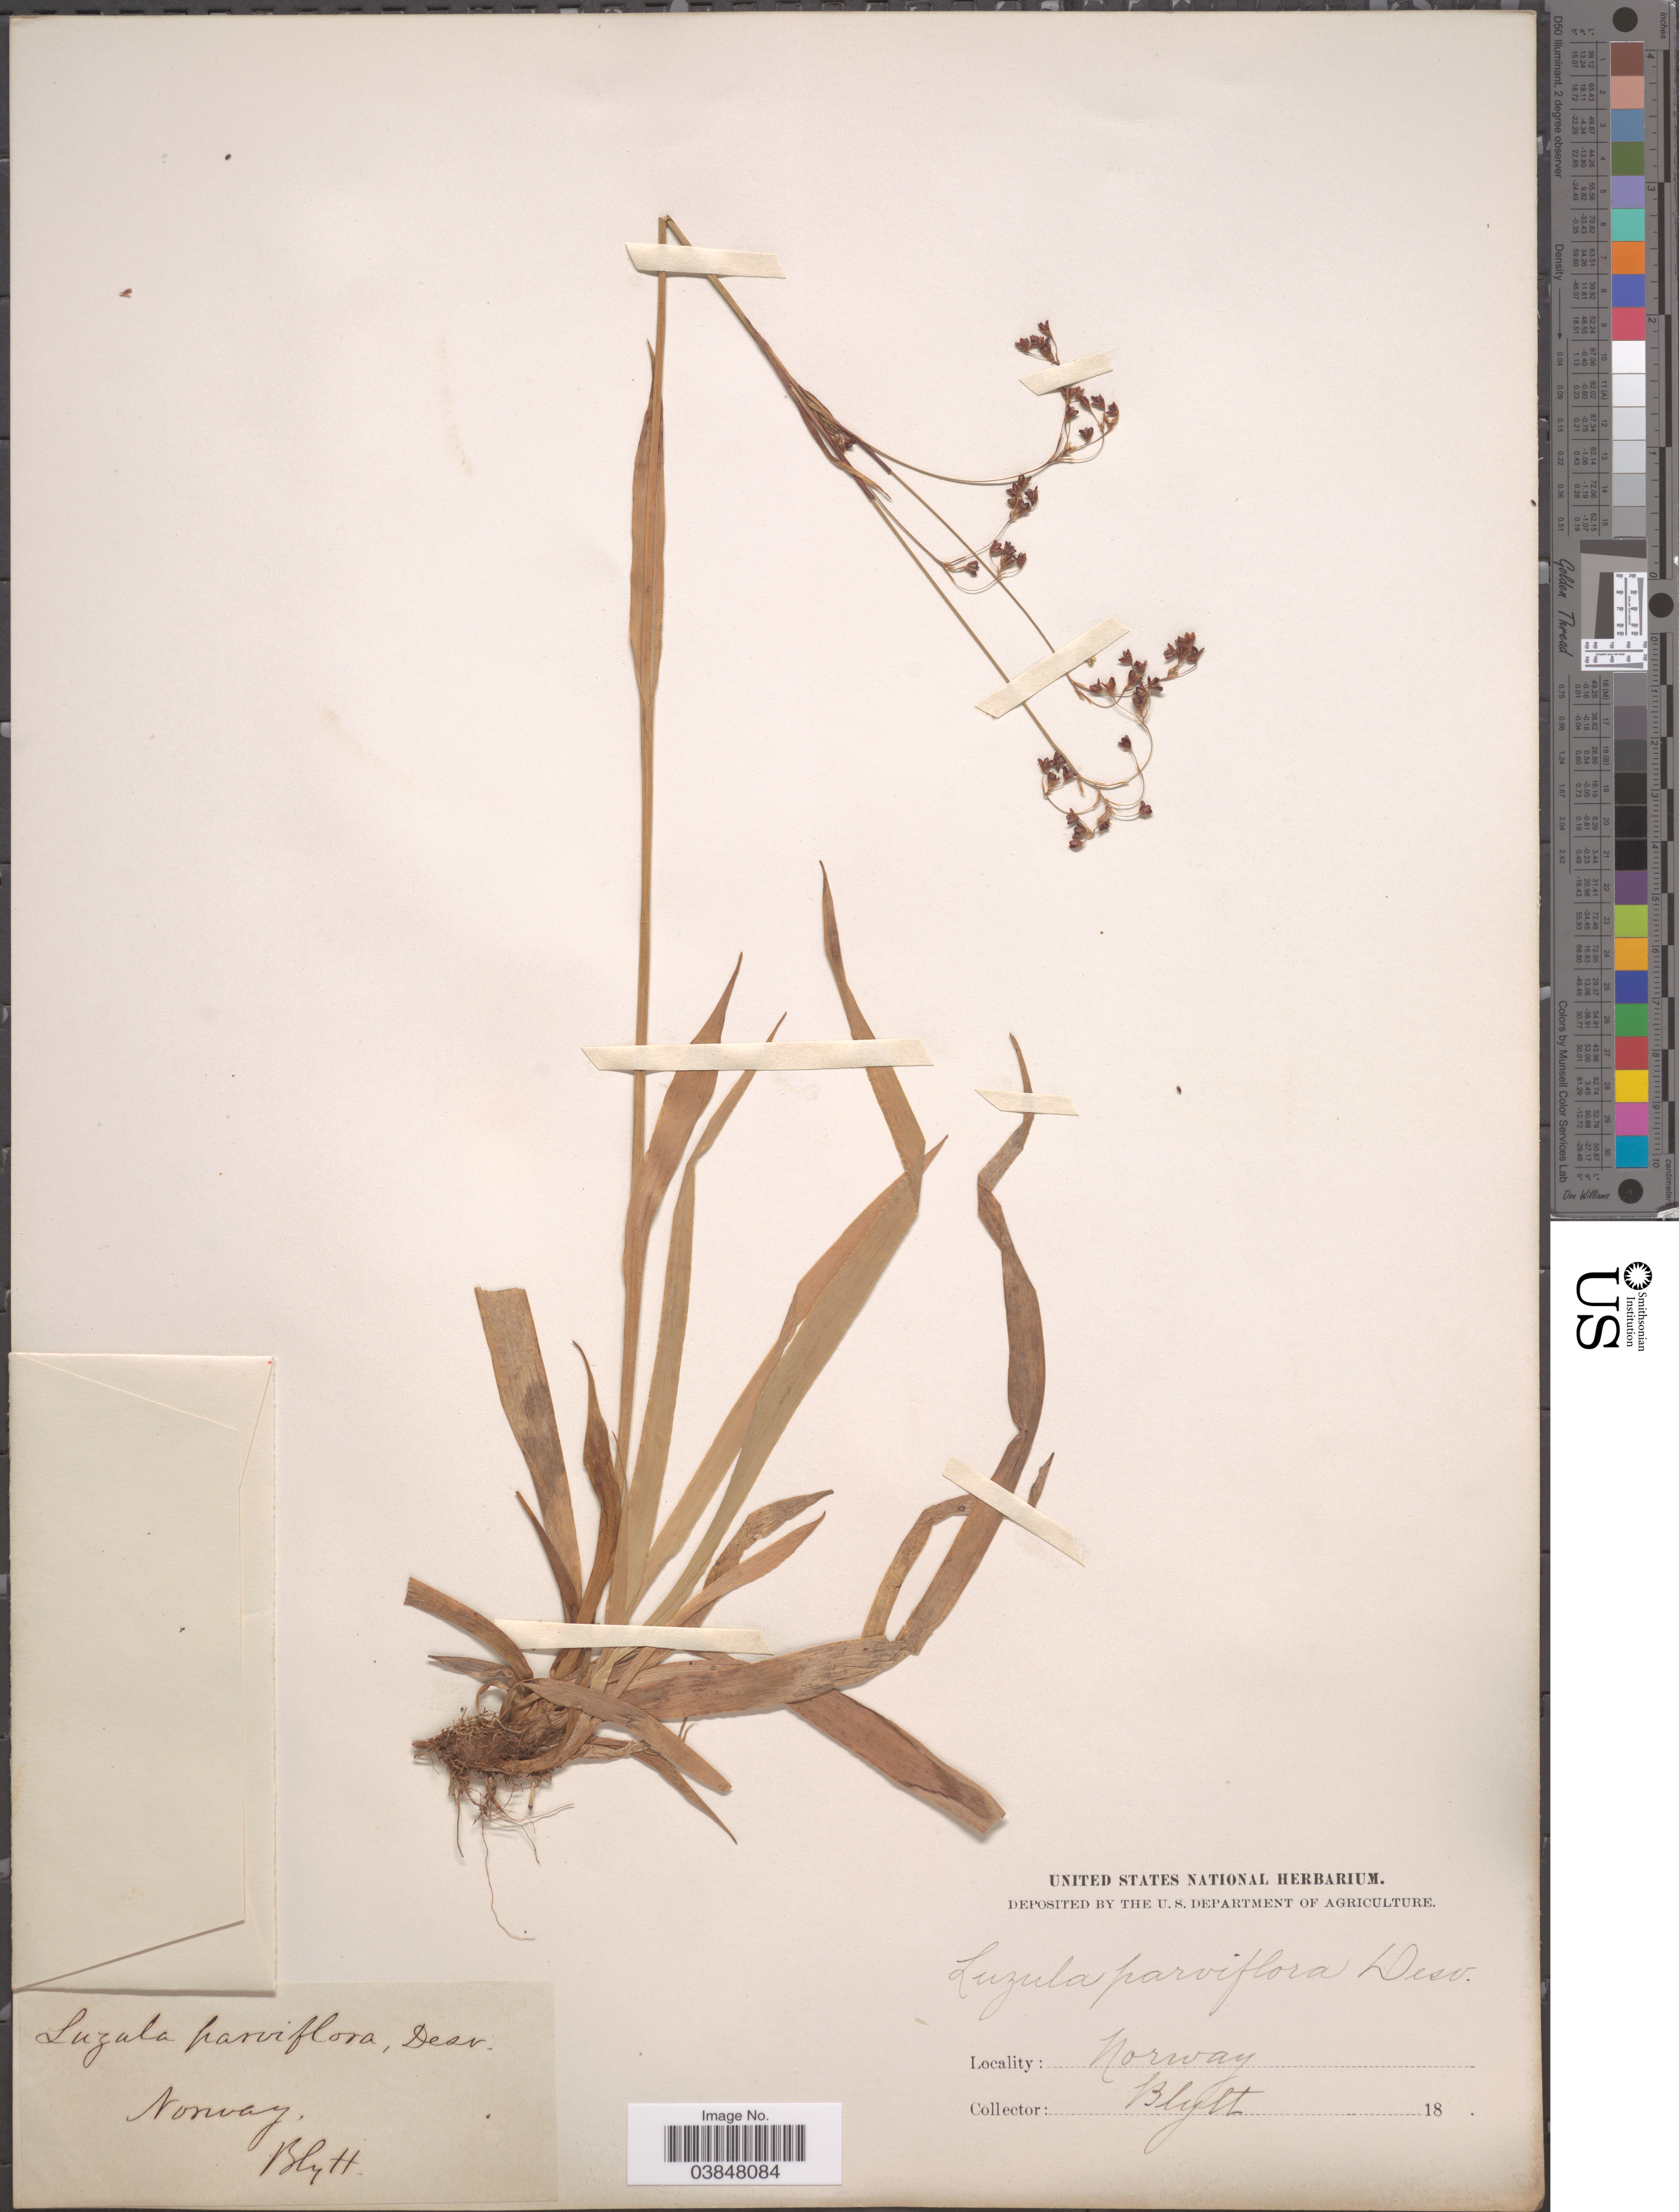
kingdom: Plantae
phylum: Tracheophyta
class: Liliopsida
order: Poales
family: Juncaceae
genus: Luzula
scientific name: Luzula parviflora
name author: (Ehrh.) Desv.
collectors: Blytt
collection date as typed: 18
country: Norway